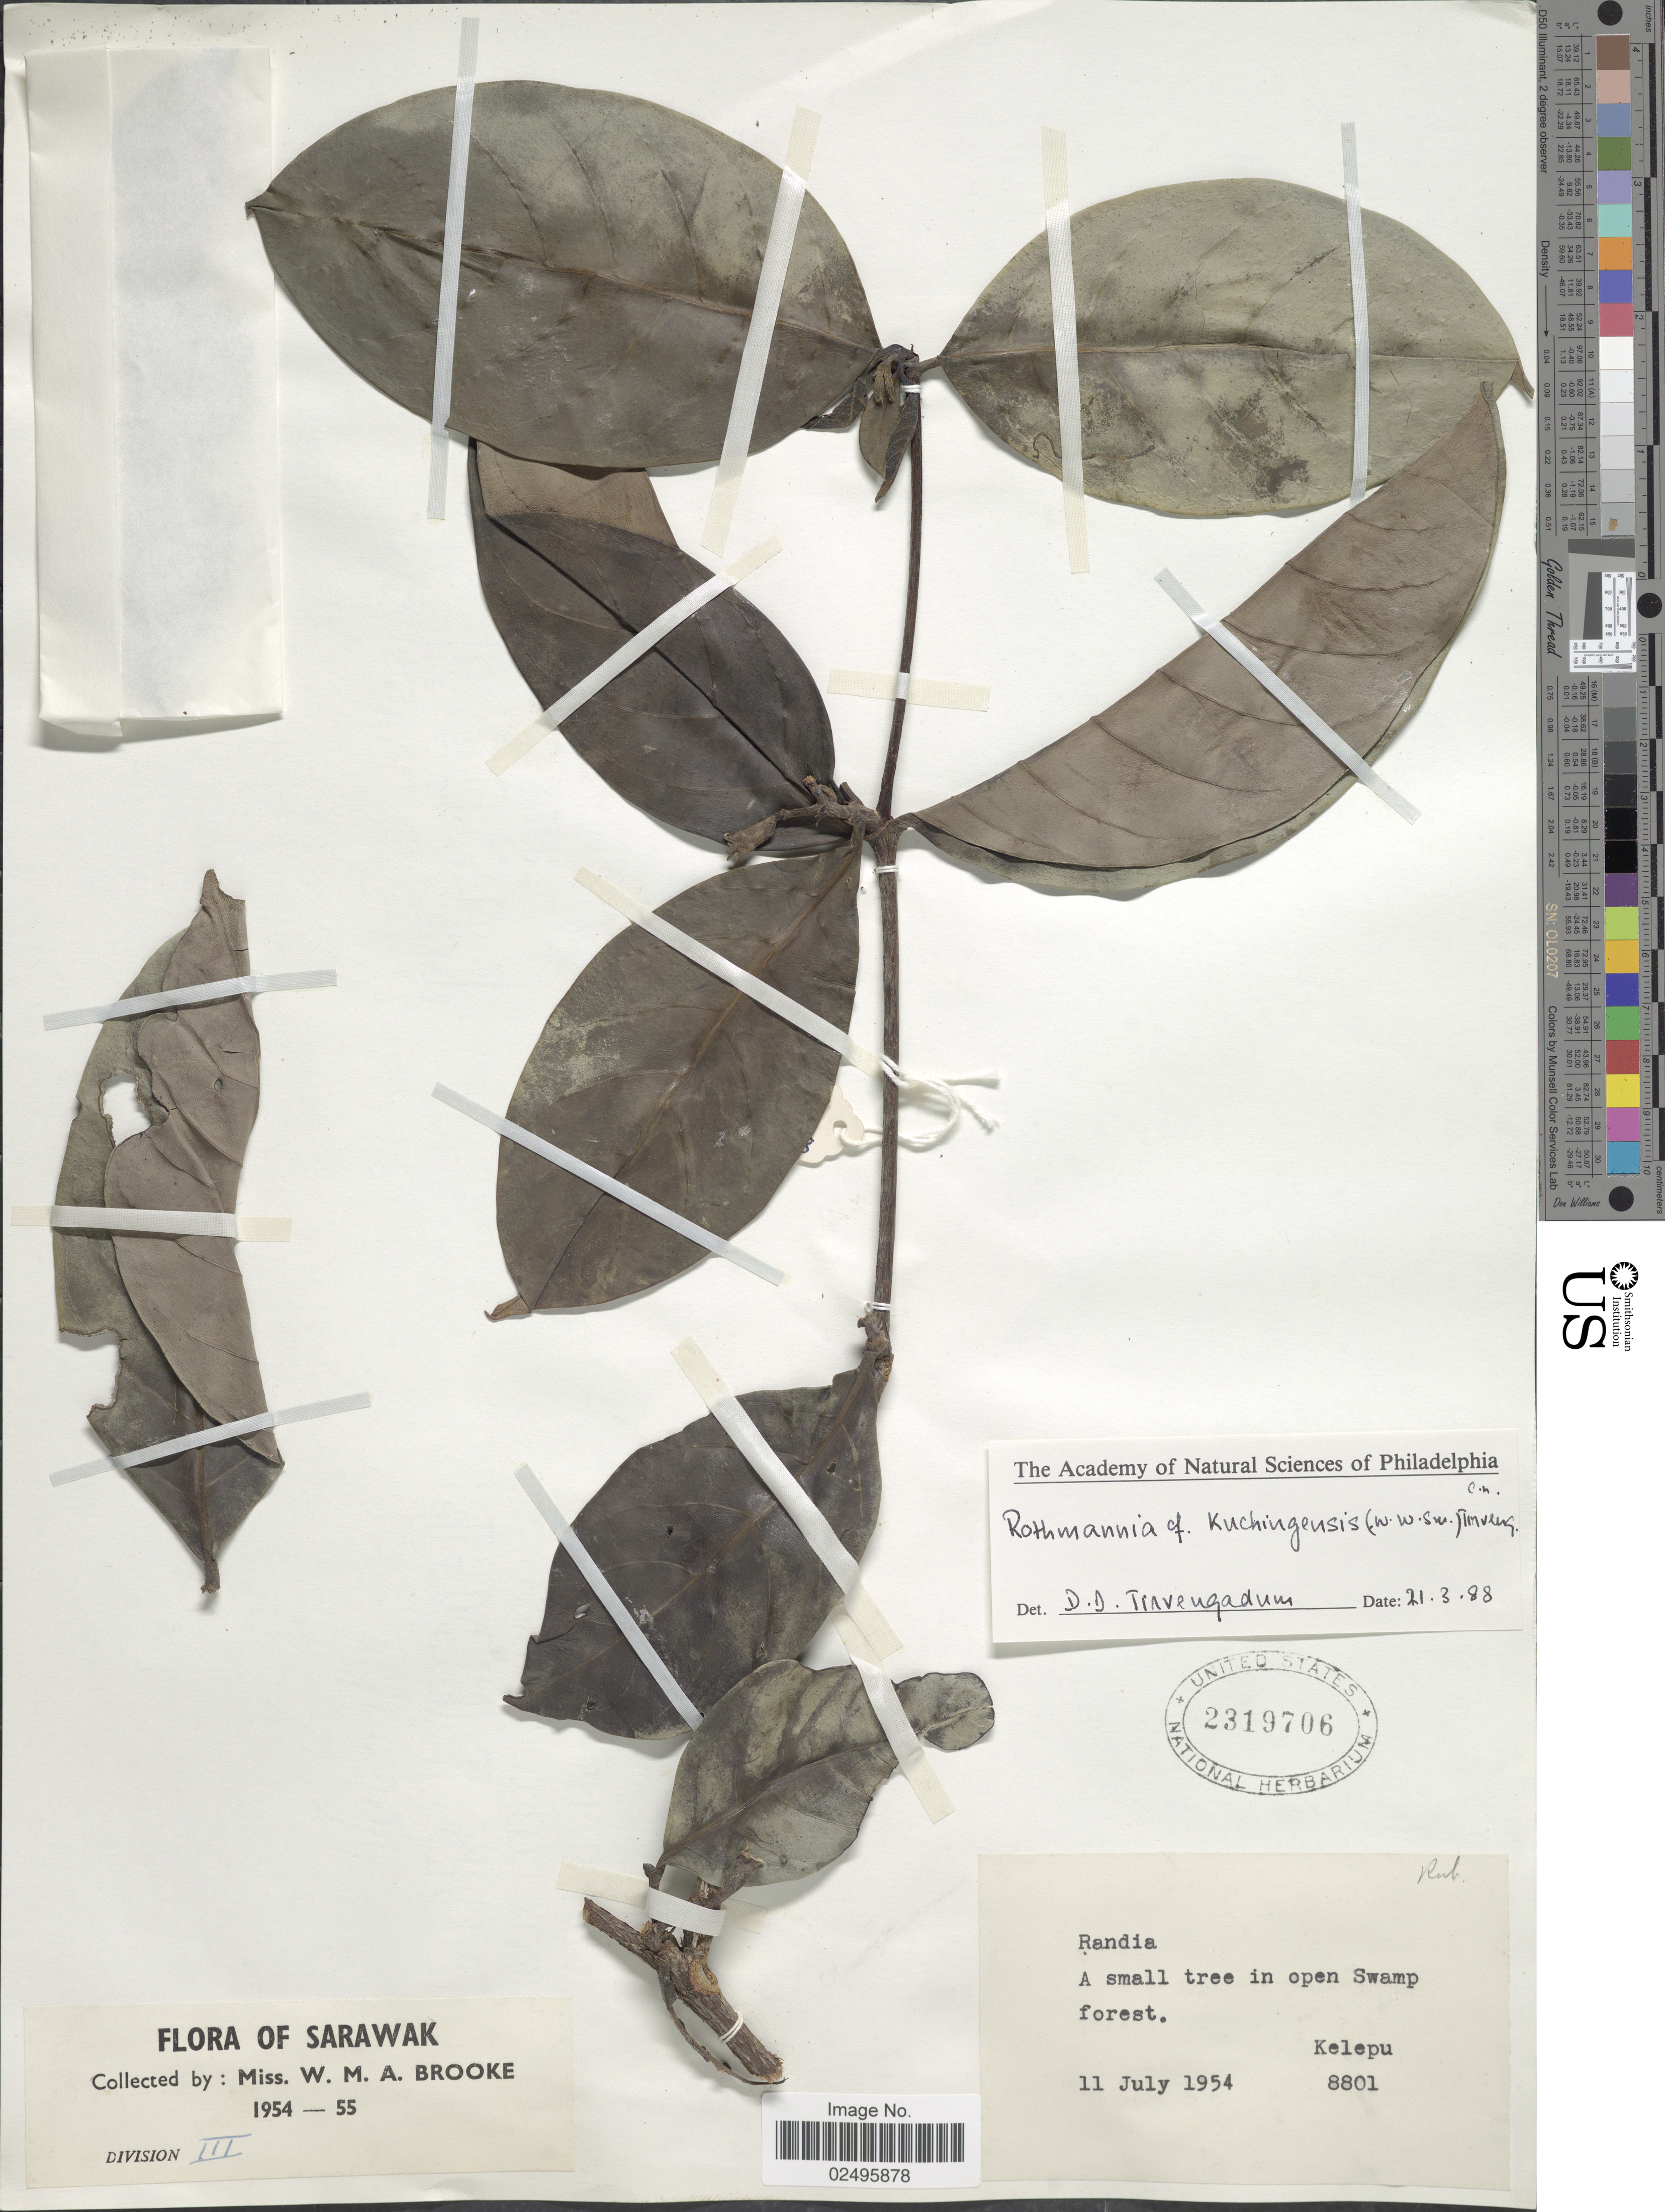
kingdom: Plantae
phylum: Tracheophyta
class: Magnoliopsida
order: Gentianales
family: Rubiaceae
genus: Ridsdalea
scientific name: Ridsdalea grandis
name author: (Korth.) J.T. Pereira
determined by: (US) Smithsonian Institution - National Museum of Natural History - Department of Botany (UNITED STATES)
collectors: W. Brooke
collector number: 8801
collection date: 1954-07-11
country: Malaysia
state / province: Sarawak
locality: Kelepu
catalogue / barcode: US 2319706